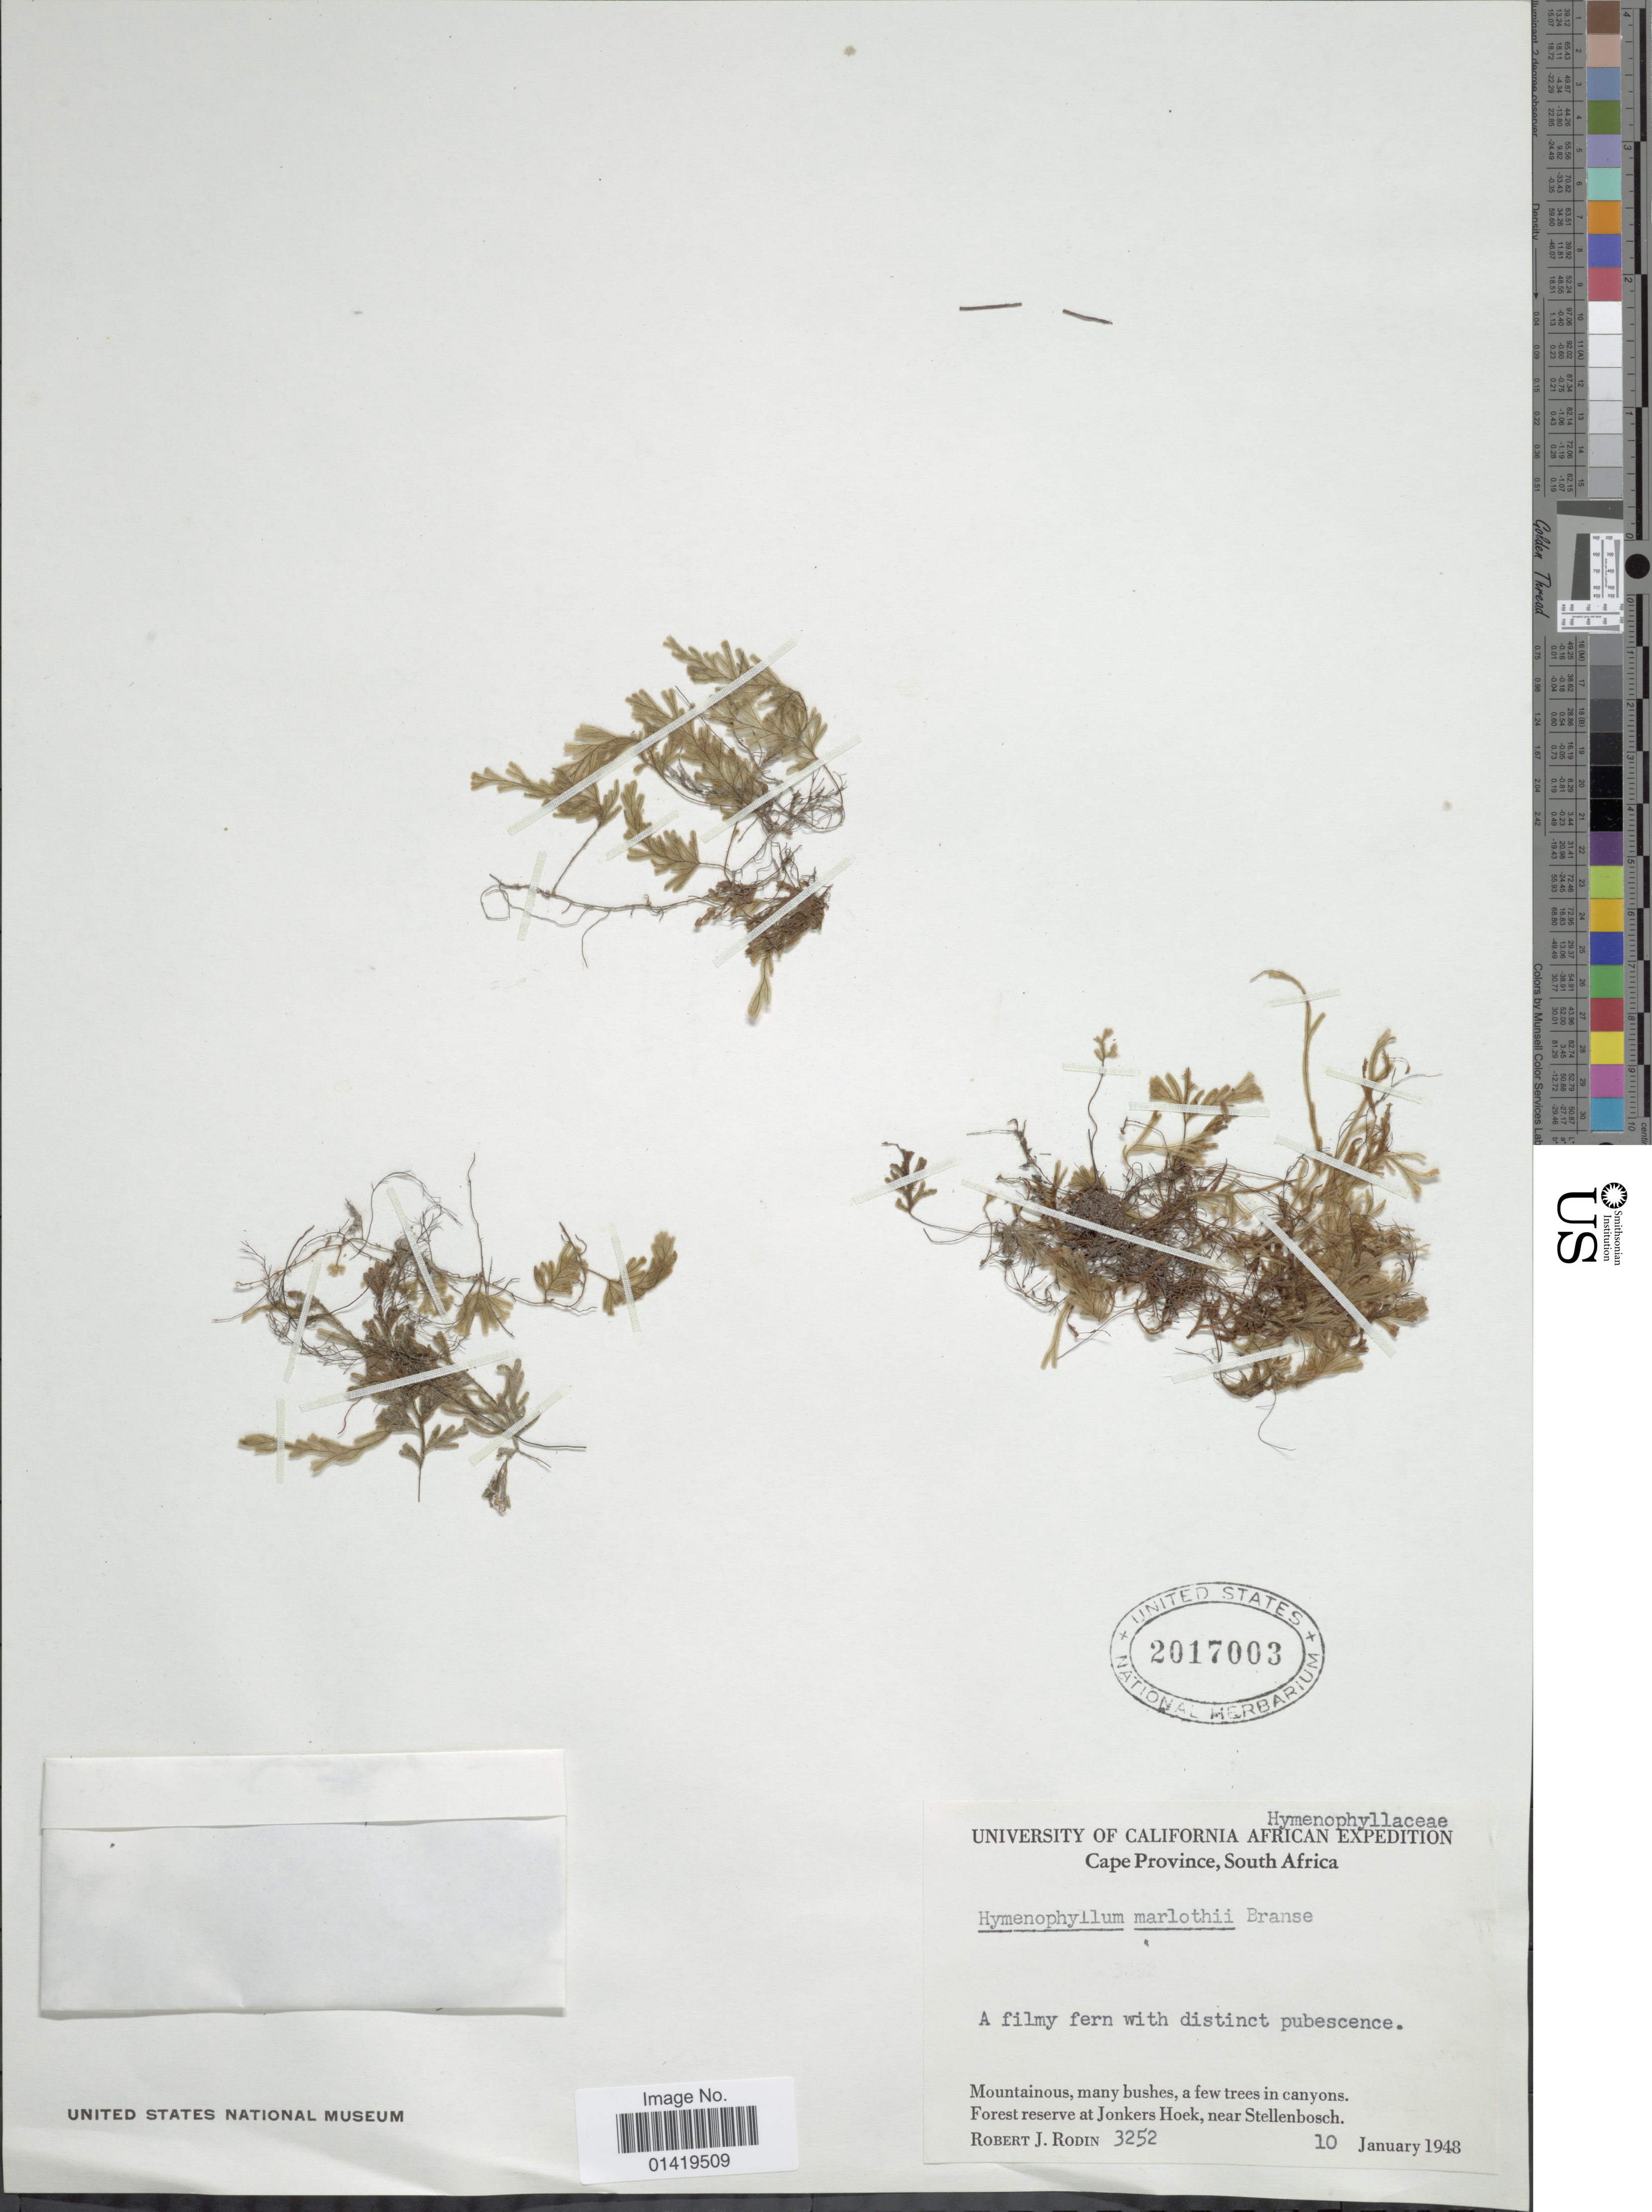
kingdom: Plantae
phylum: Tracheophyta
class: Polypodiopsida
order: Hymenophyllales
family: Hymenophyllaceae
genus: Hymenophyllum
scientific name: Hymenophyllum aeruginosum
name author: (Poir.) Carmich.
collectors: R. J. Rodin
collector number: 3252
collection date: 1948-01-10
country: South Africa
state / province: Western Cape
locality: Cape province South Africa forest reserve at Jonkers Hoek, near Stellenbosch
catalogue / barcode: US 2017003